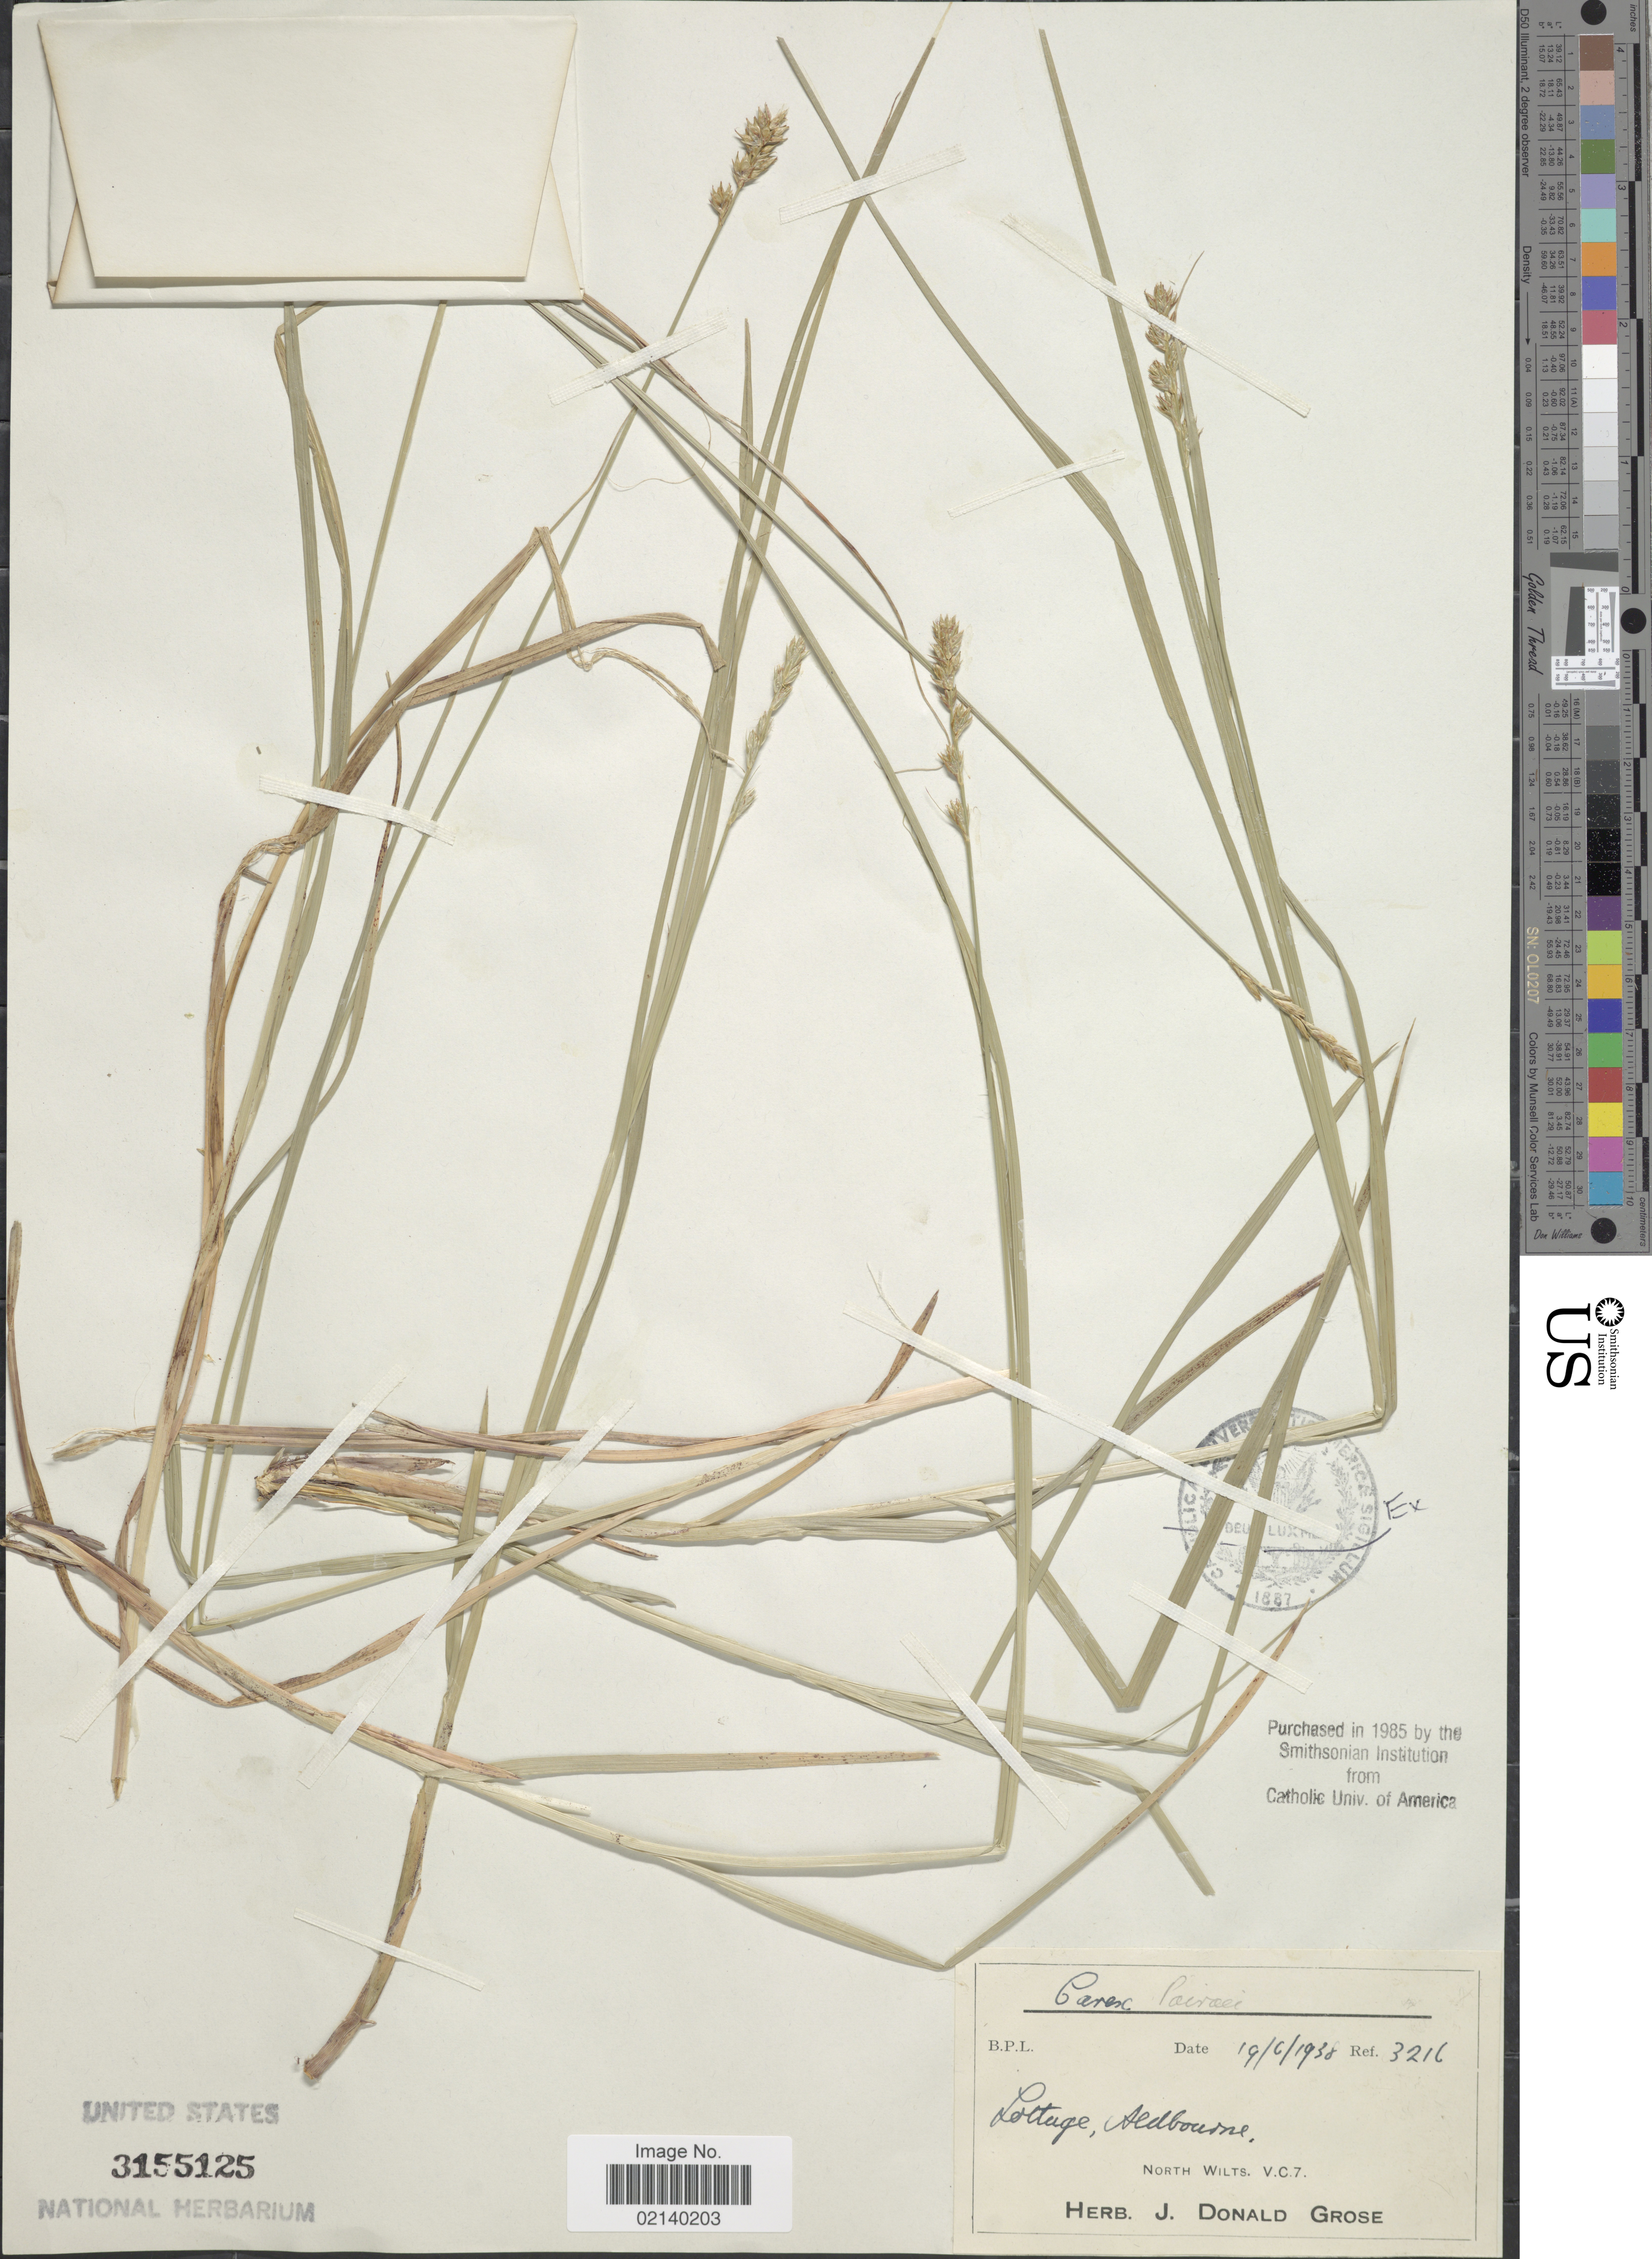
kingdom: Plantae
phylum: Tracheophyta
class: Liliopsida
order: Poales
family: Cyperaceae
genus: Carex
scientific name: Carex sp.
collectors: Ex herb. J. Donald Grose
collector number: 3216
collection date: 1938-06-19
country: United Kingdom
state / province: England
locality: Cottage, Aldbourne. North Wilts. V.C.7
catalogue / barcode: US 3155125